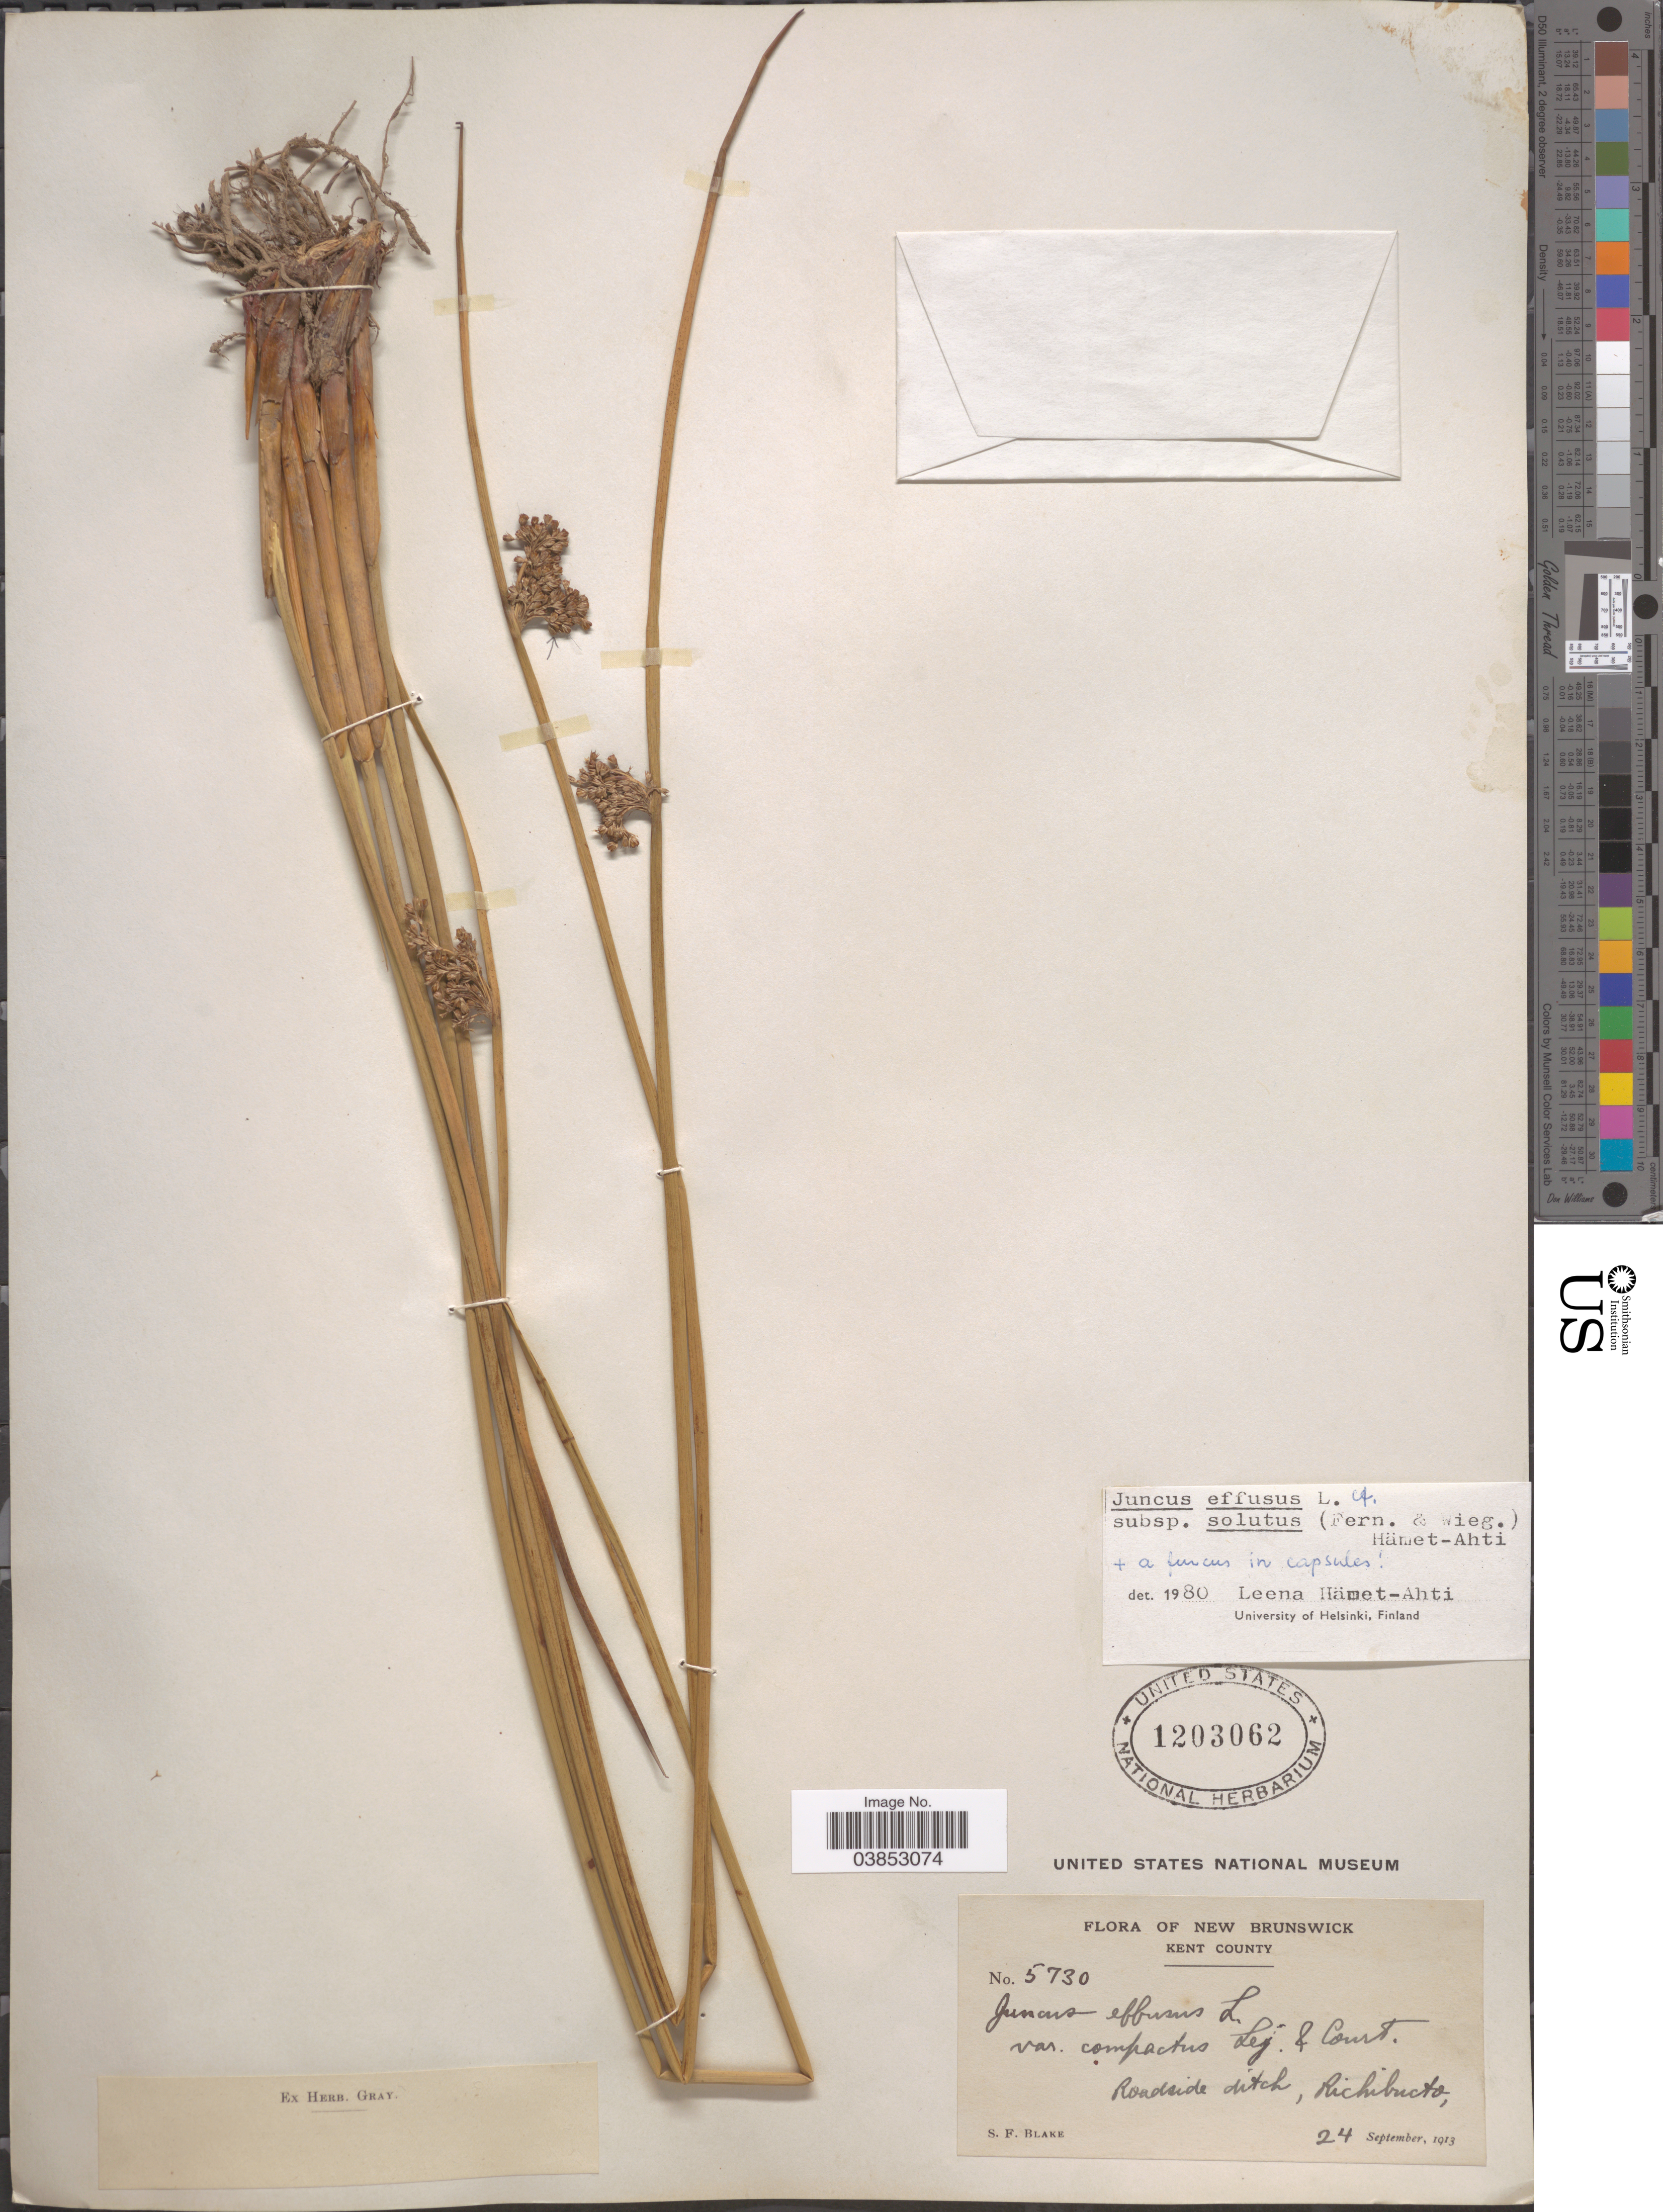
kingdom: Plantae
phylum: Tracheophyta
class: Liliopsida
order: Poales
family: Juncaceae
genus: Juncus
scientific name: Juncus effusus var. solutus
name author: Fernald & Wiegand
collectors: S. Blake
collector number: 5730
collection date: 1913-09-24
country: Canada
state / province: New Brunswick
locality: Kent County. Roadside ditch, Richibucto.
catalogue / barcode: US 1203062